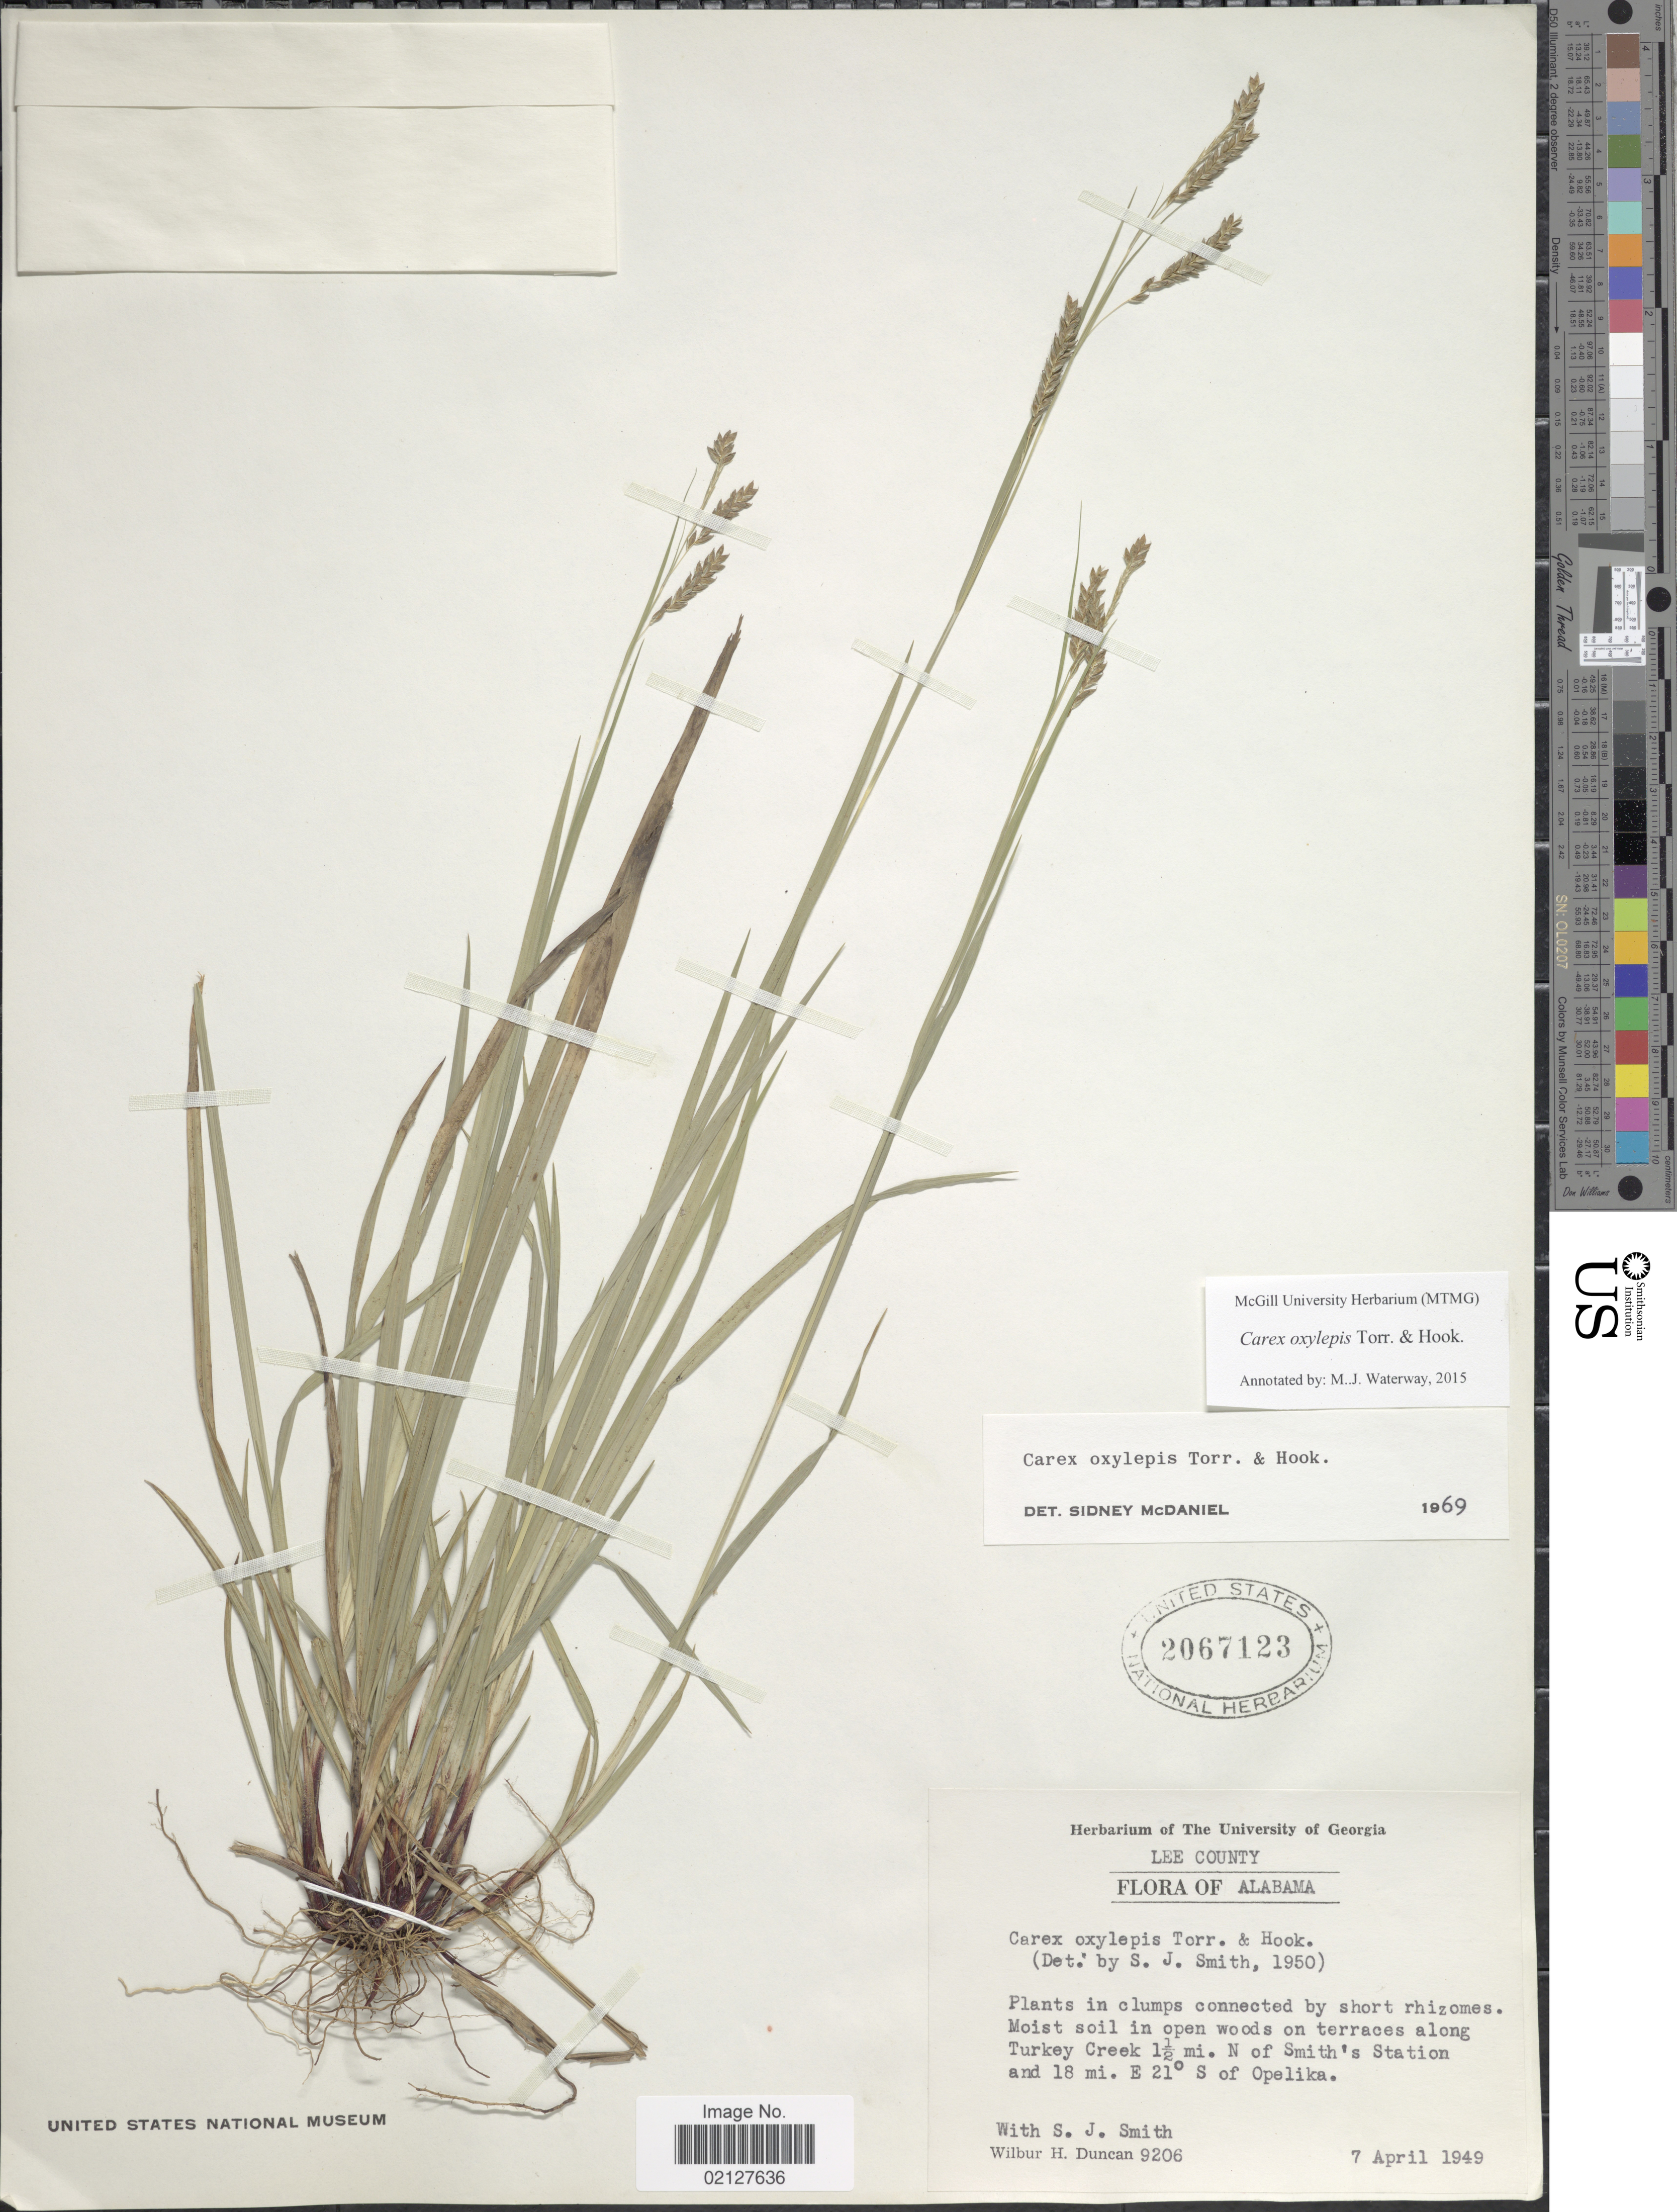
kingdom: Plantae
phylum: Tracheophyta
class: Liliopsida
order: Poales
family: Cyperaceae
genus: Carex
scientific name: Carex oxylepis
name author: Torr. & Hook.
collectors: W. H. Duncan & S. Smith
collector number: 9206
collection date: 1949-04-07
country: United States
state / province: Alabama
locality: Lee County. along Turkey Creek 1½ mi. N of Smith's Station and 18 mi. E 21° S of Opelika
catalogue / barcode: US 2067123